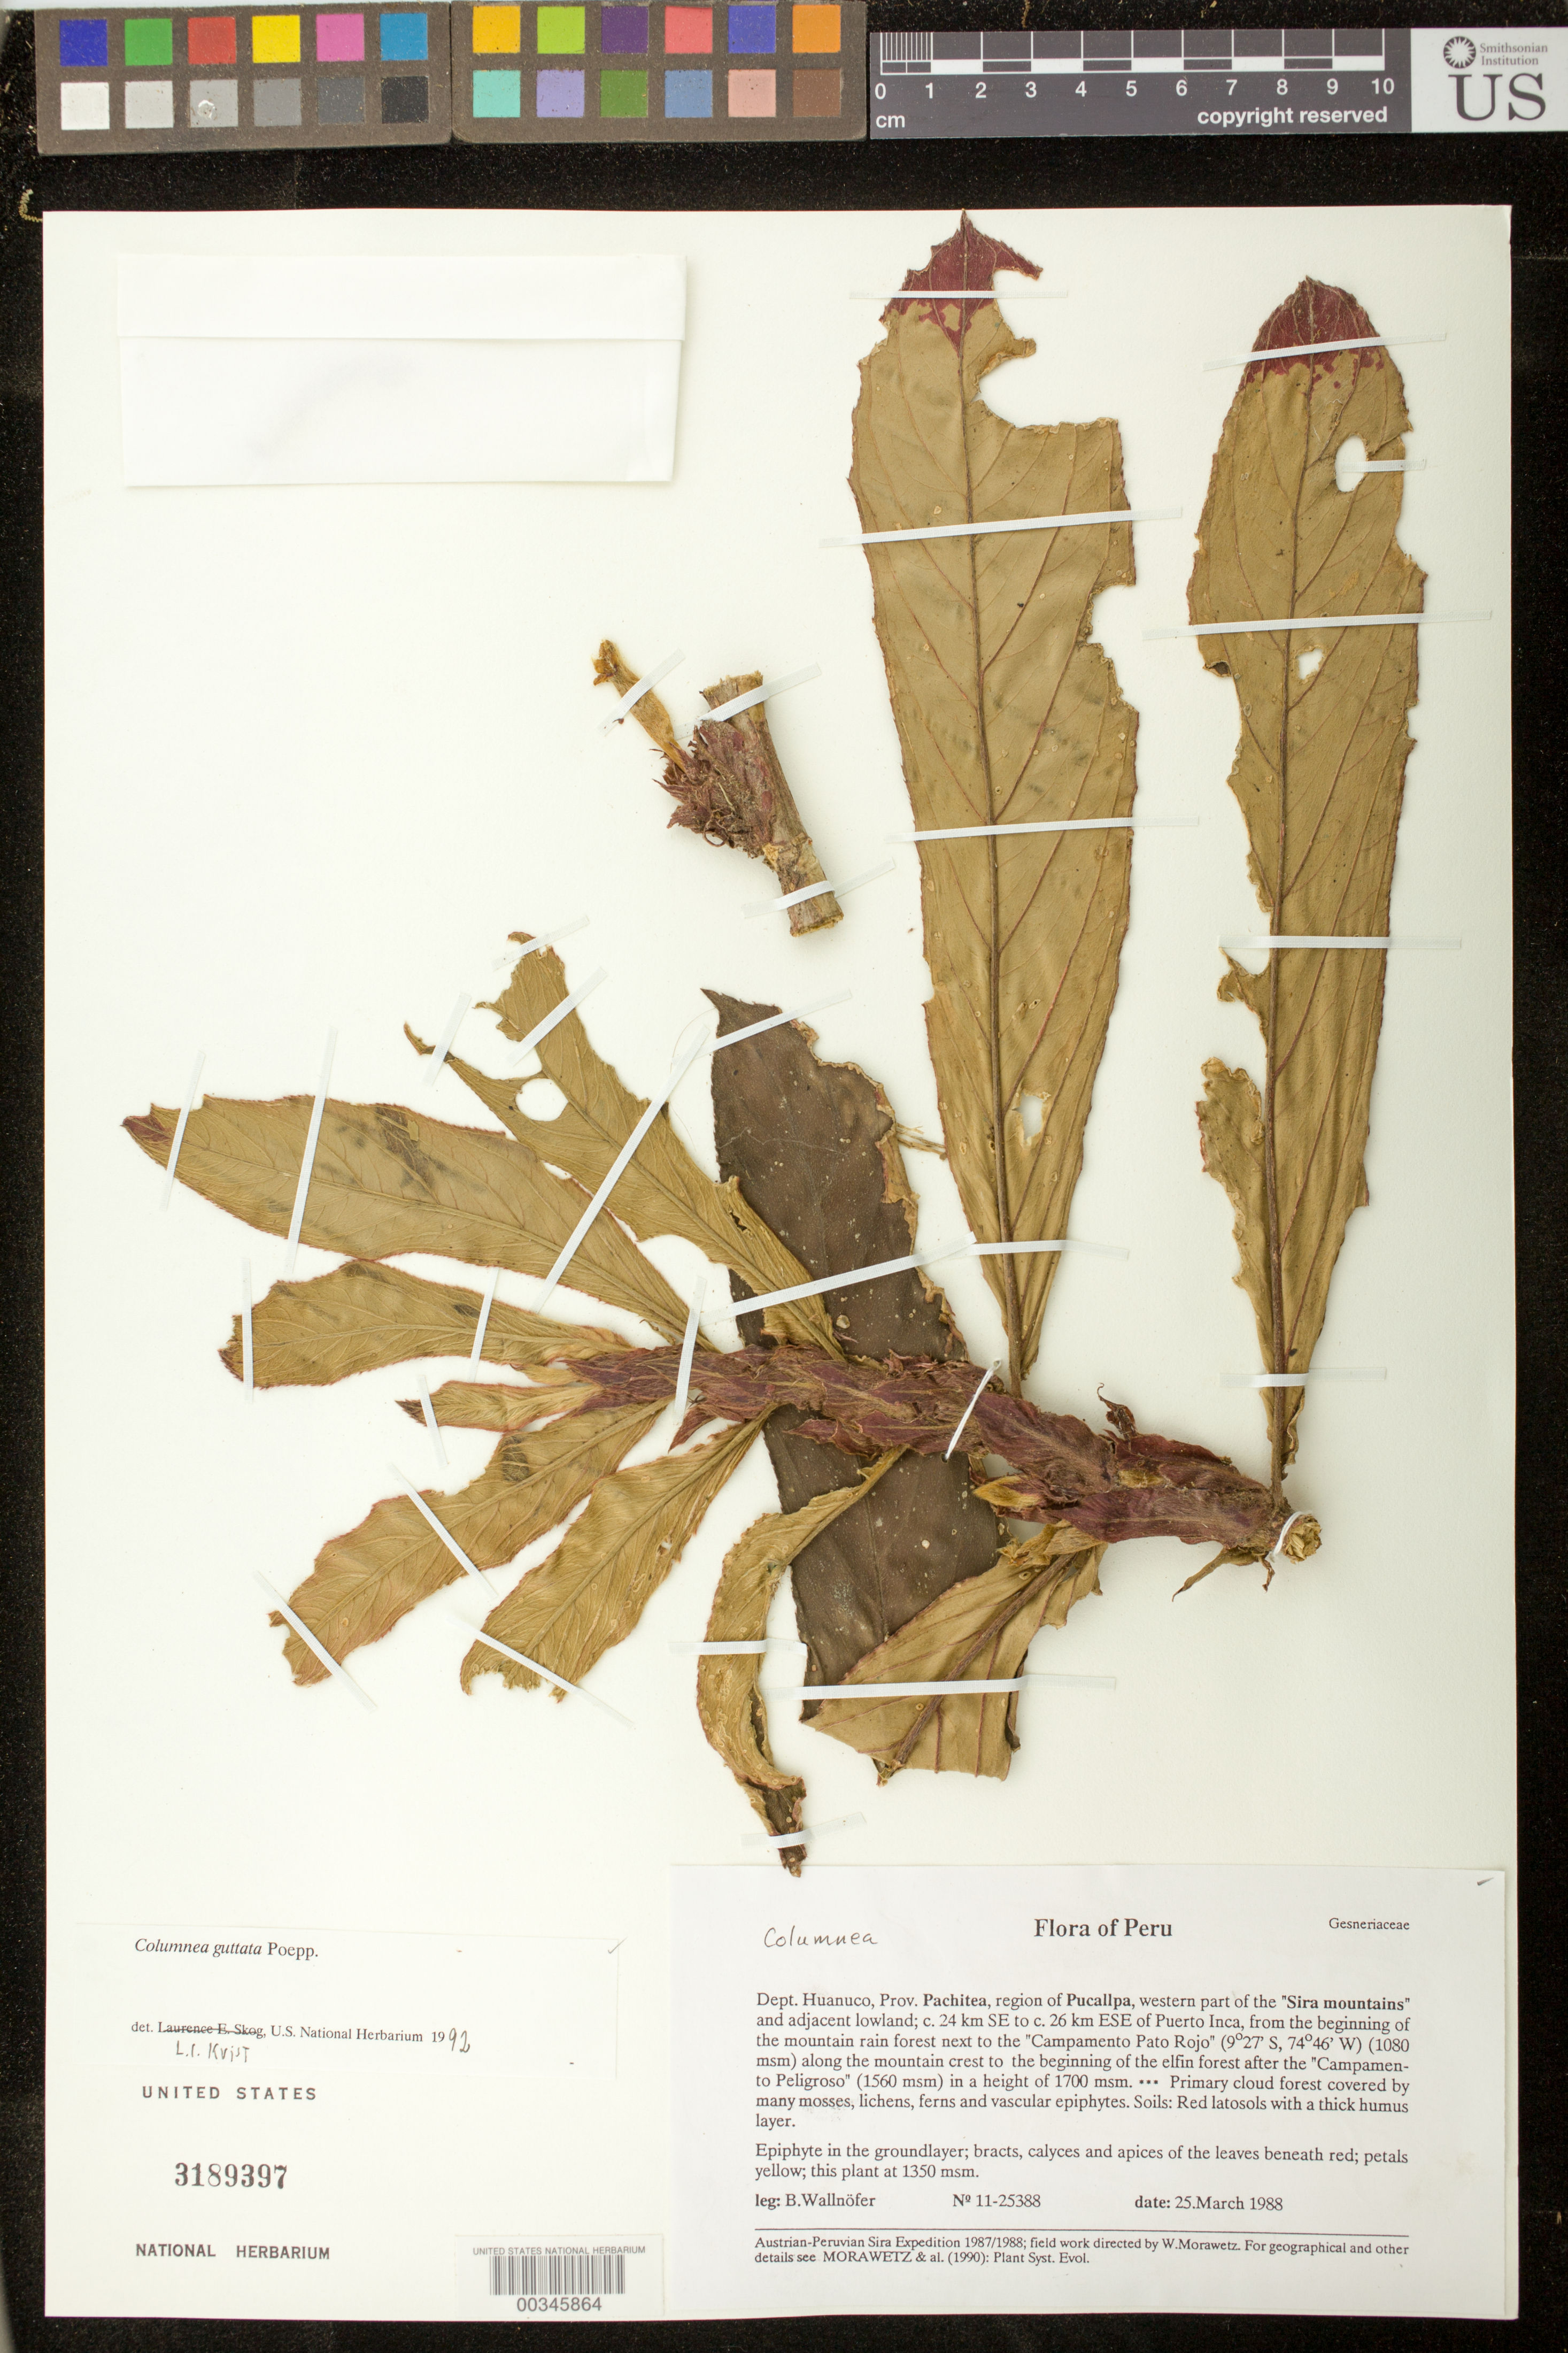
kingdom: Plantae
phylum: Tracheophyta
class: Magnoliopsida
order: Lamiales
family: Gesneriaceae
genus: Columnea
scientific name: Columnea guttata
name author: Poepp.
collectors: B. Wallnöfer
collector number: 11- 25388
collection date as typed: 25 Mar 1988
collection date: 1988-03-25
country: Peru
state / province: Huánuco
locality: Prov. Pachitea; reg. of Pucallpa, western part of "Sira Mountains" and adjacent lowland; c 24 km SE-c 28km ESE of Puerto Inca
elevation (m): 1350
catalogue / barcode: US 3189397